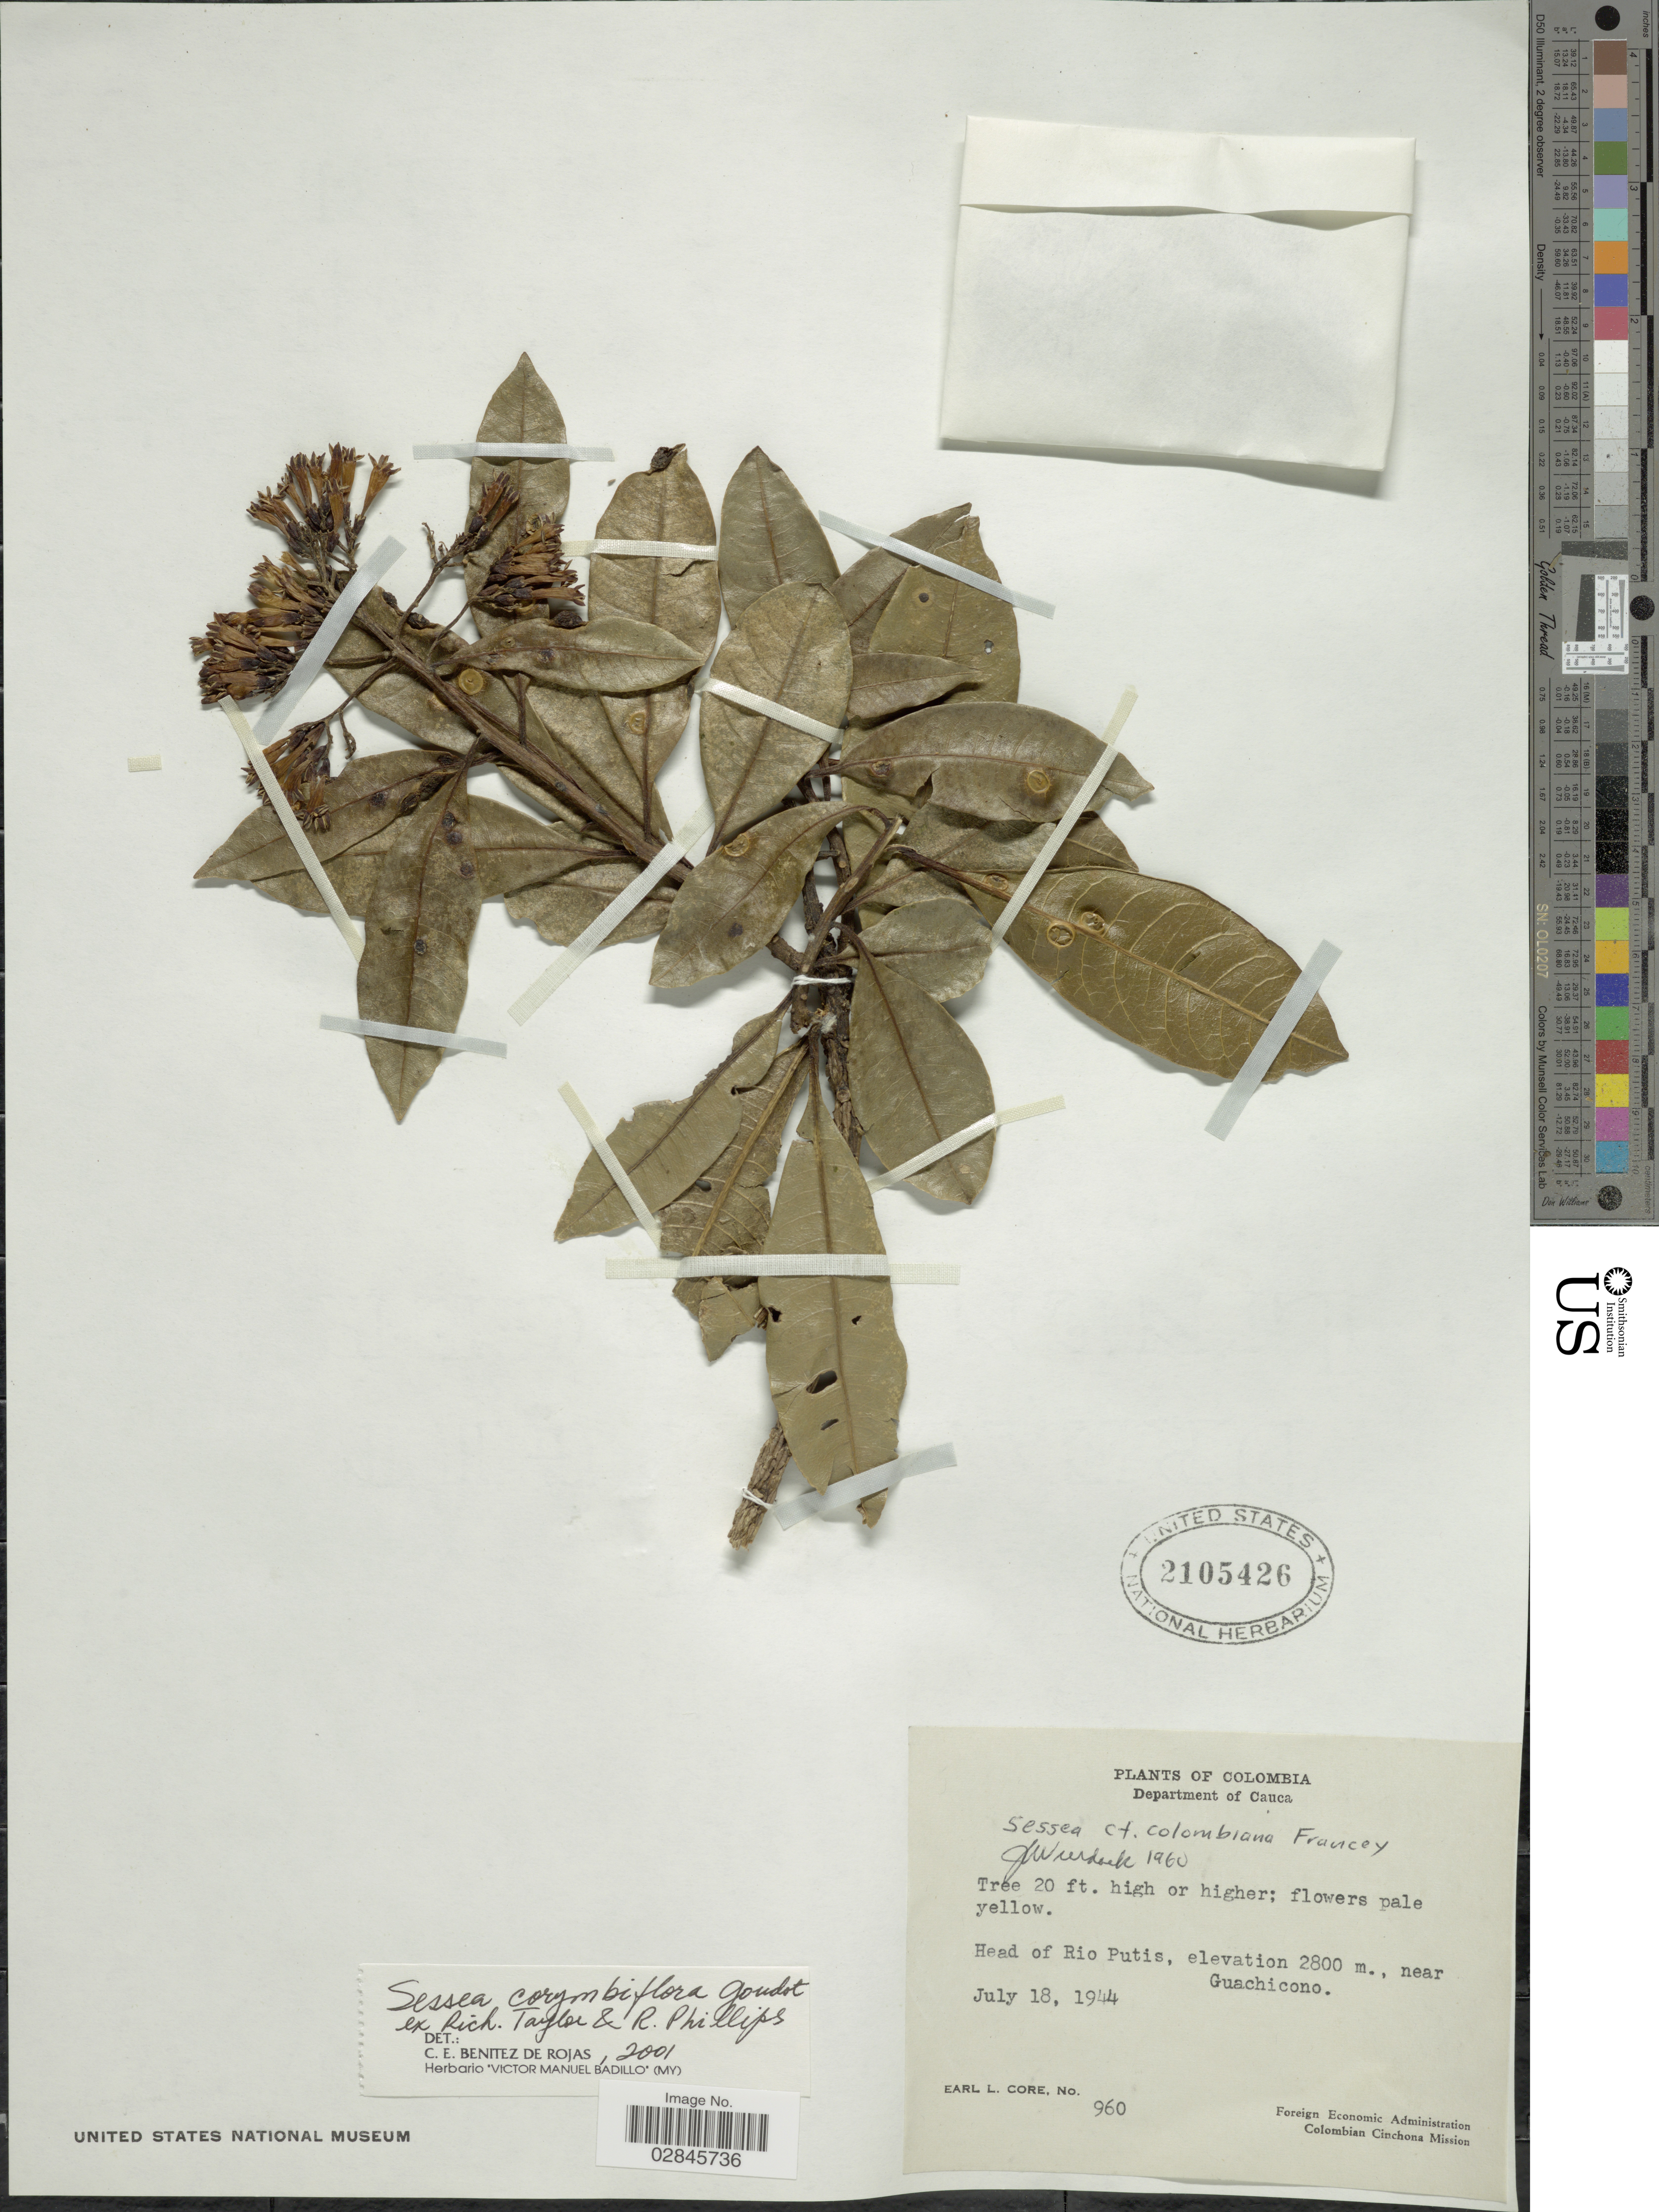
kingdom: Plantae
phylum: Tracheophyta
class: Magnoliopsida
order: Solanales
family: Solanaceae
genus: Sessea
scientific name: Sessea corymbiflora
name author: Goudot ex R. Taylor & R. Phillips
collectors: E. L. Core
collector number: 960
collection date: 1944-07-18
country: Colombia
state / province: Cauca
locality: Department of Cauca. Head of Rio Putis, near Guachicono.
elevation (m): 2800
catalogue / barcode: US 2105426